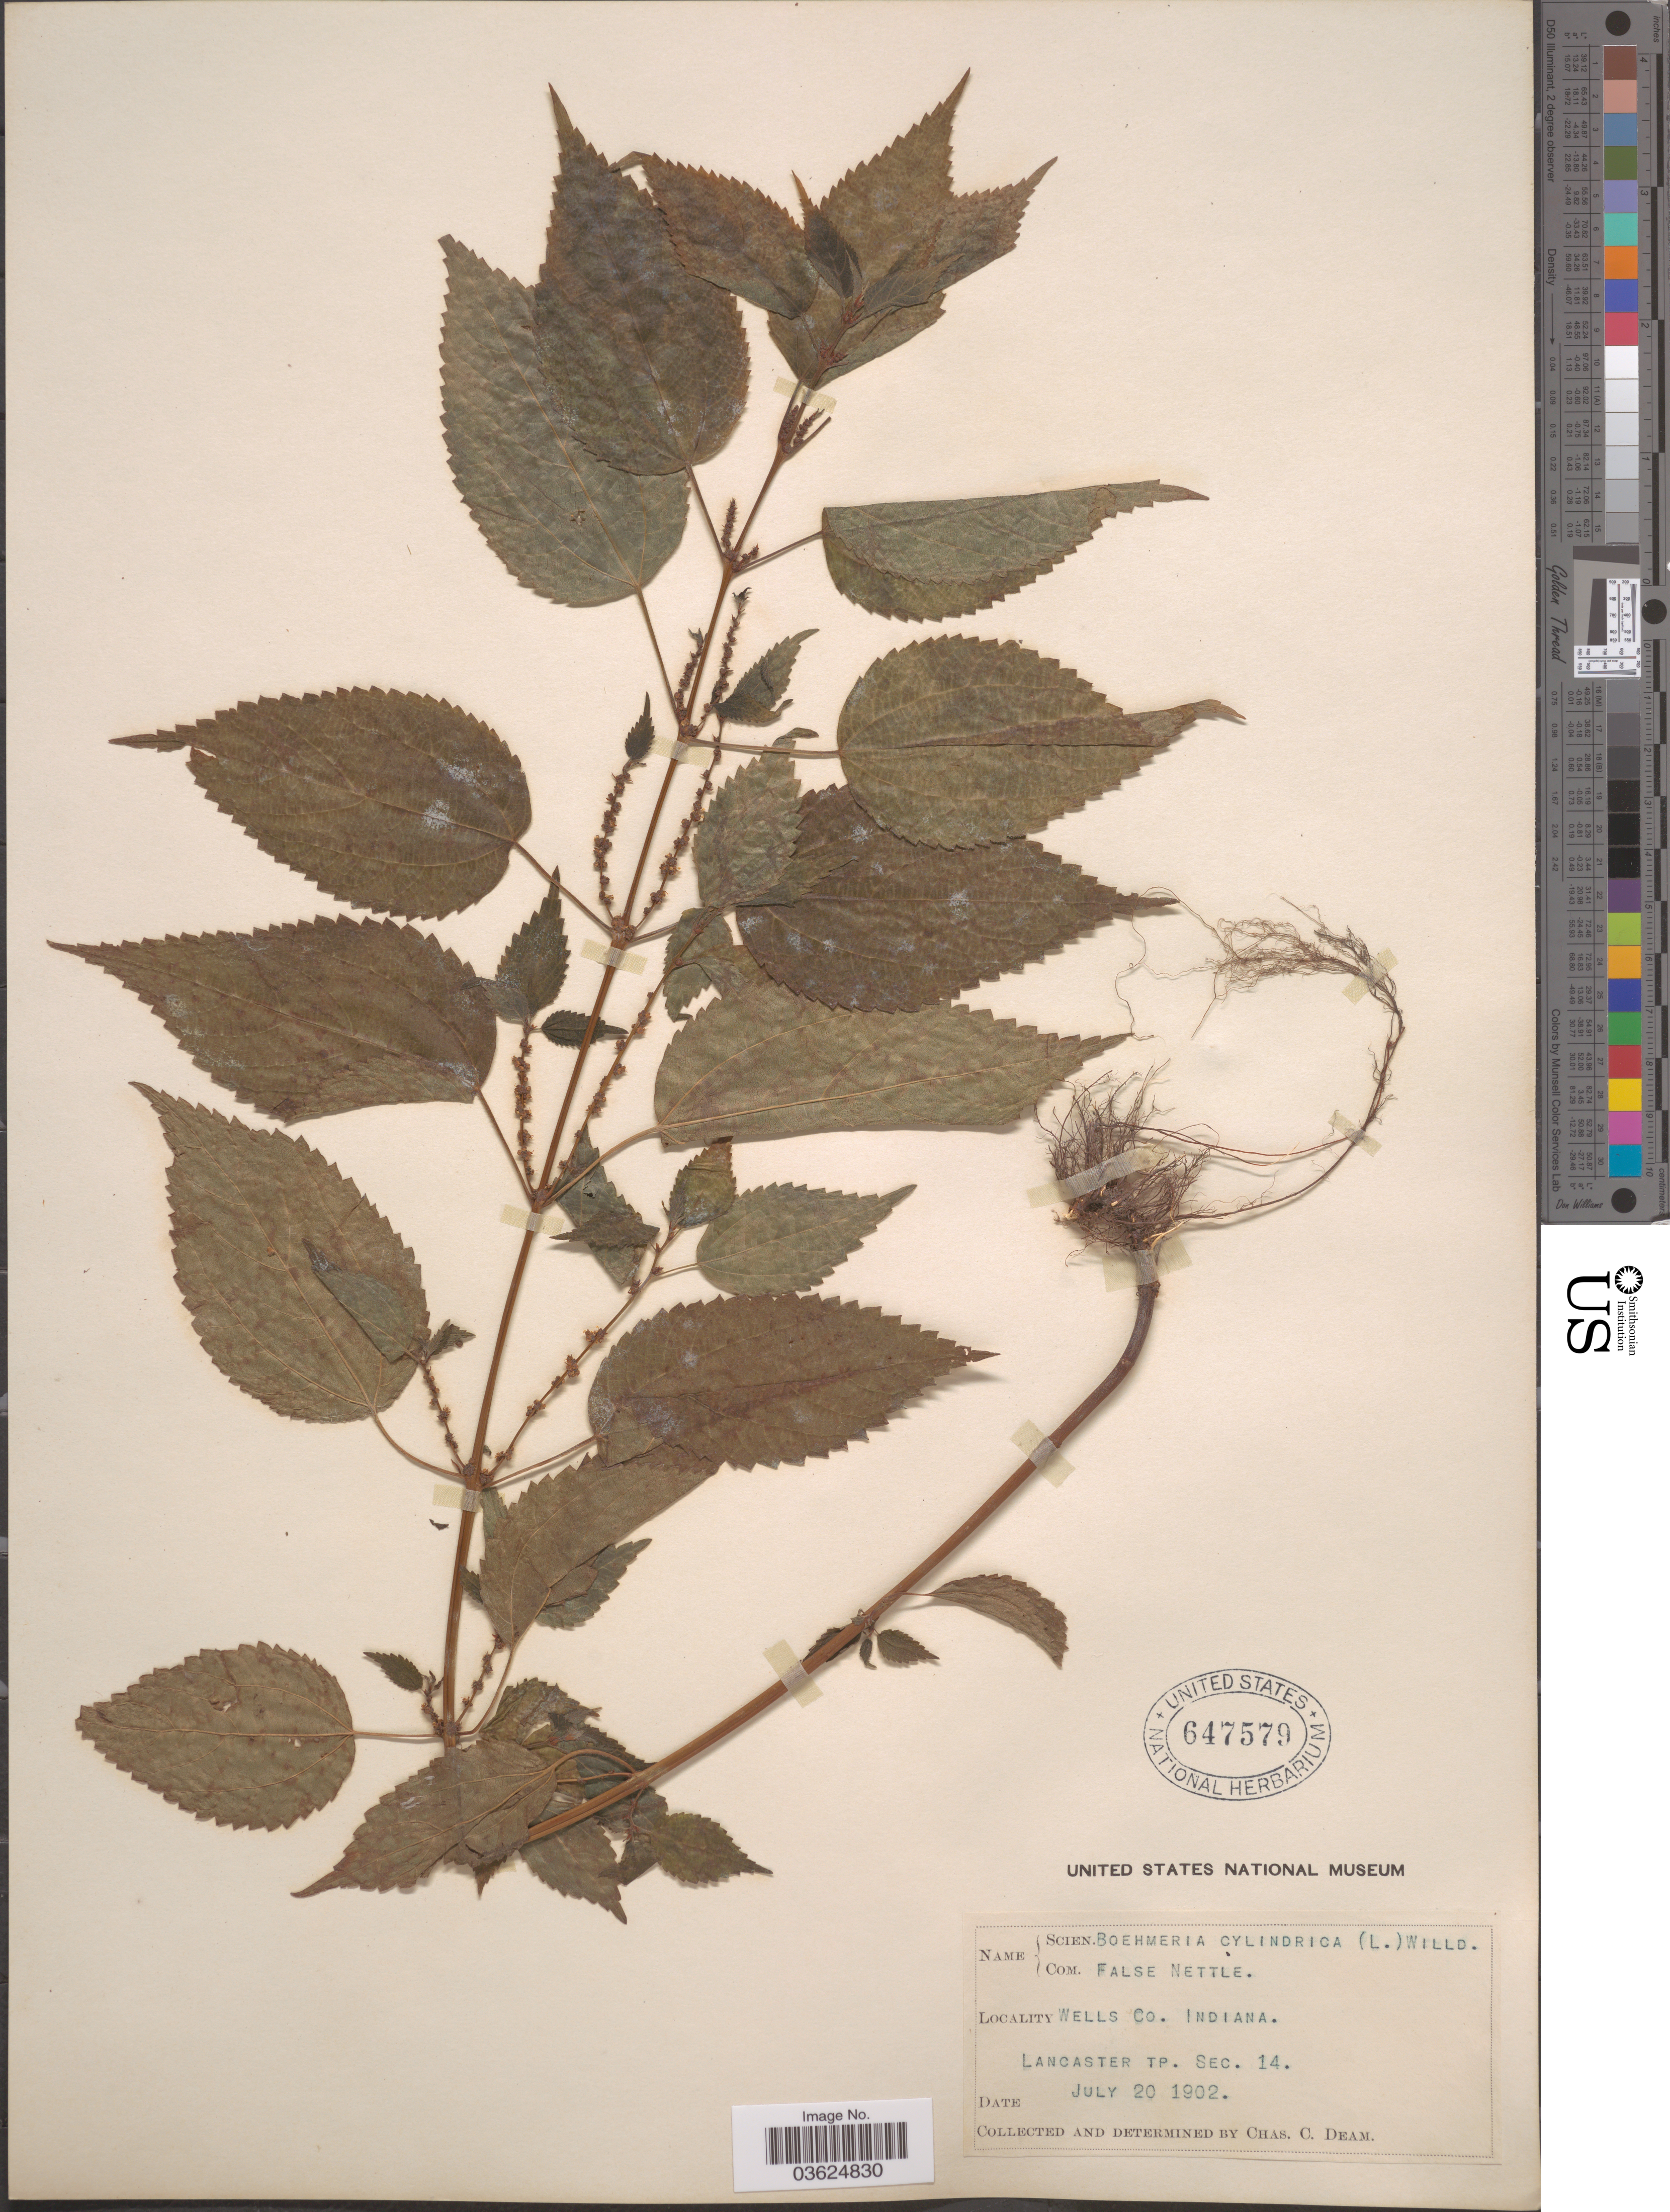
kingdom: Plantae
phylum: Tracheophyta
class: Magnoliopsida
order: Rosales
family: Urticaceae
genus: Boehmeria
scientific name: Boehmeria cylindrica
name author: (L.) Sw.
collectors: C. C. Deam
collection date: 1902-07-20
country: United States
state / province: Indiana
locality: Wells Co. Lancaster Tp. Sec. 14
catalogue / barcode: US 647579